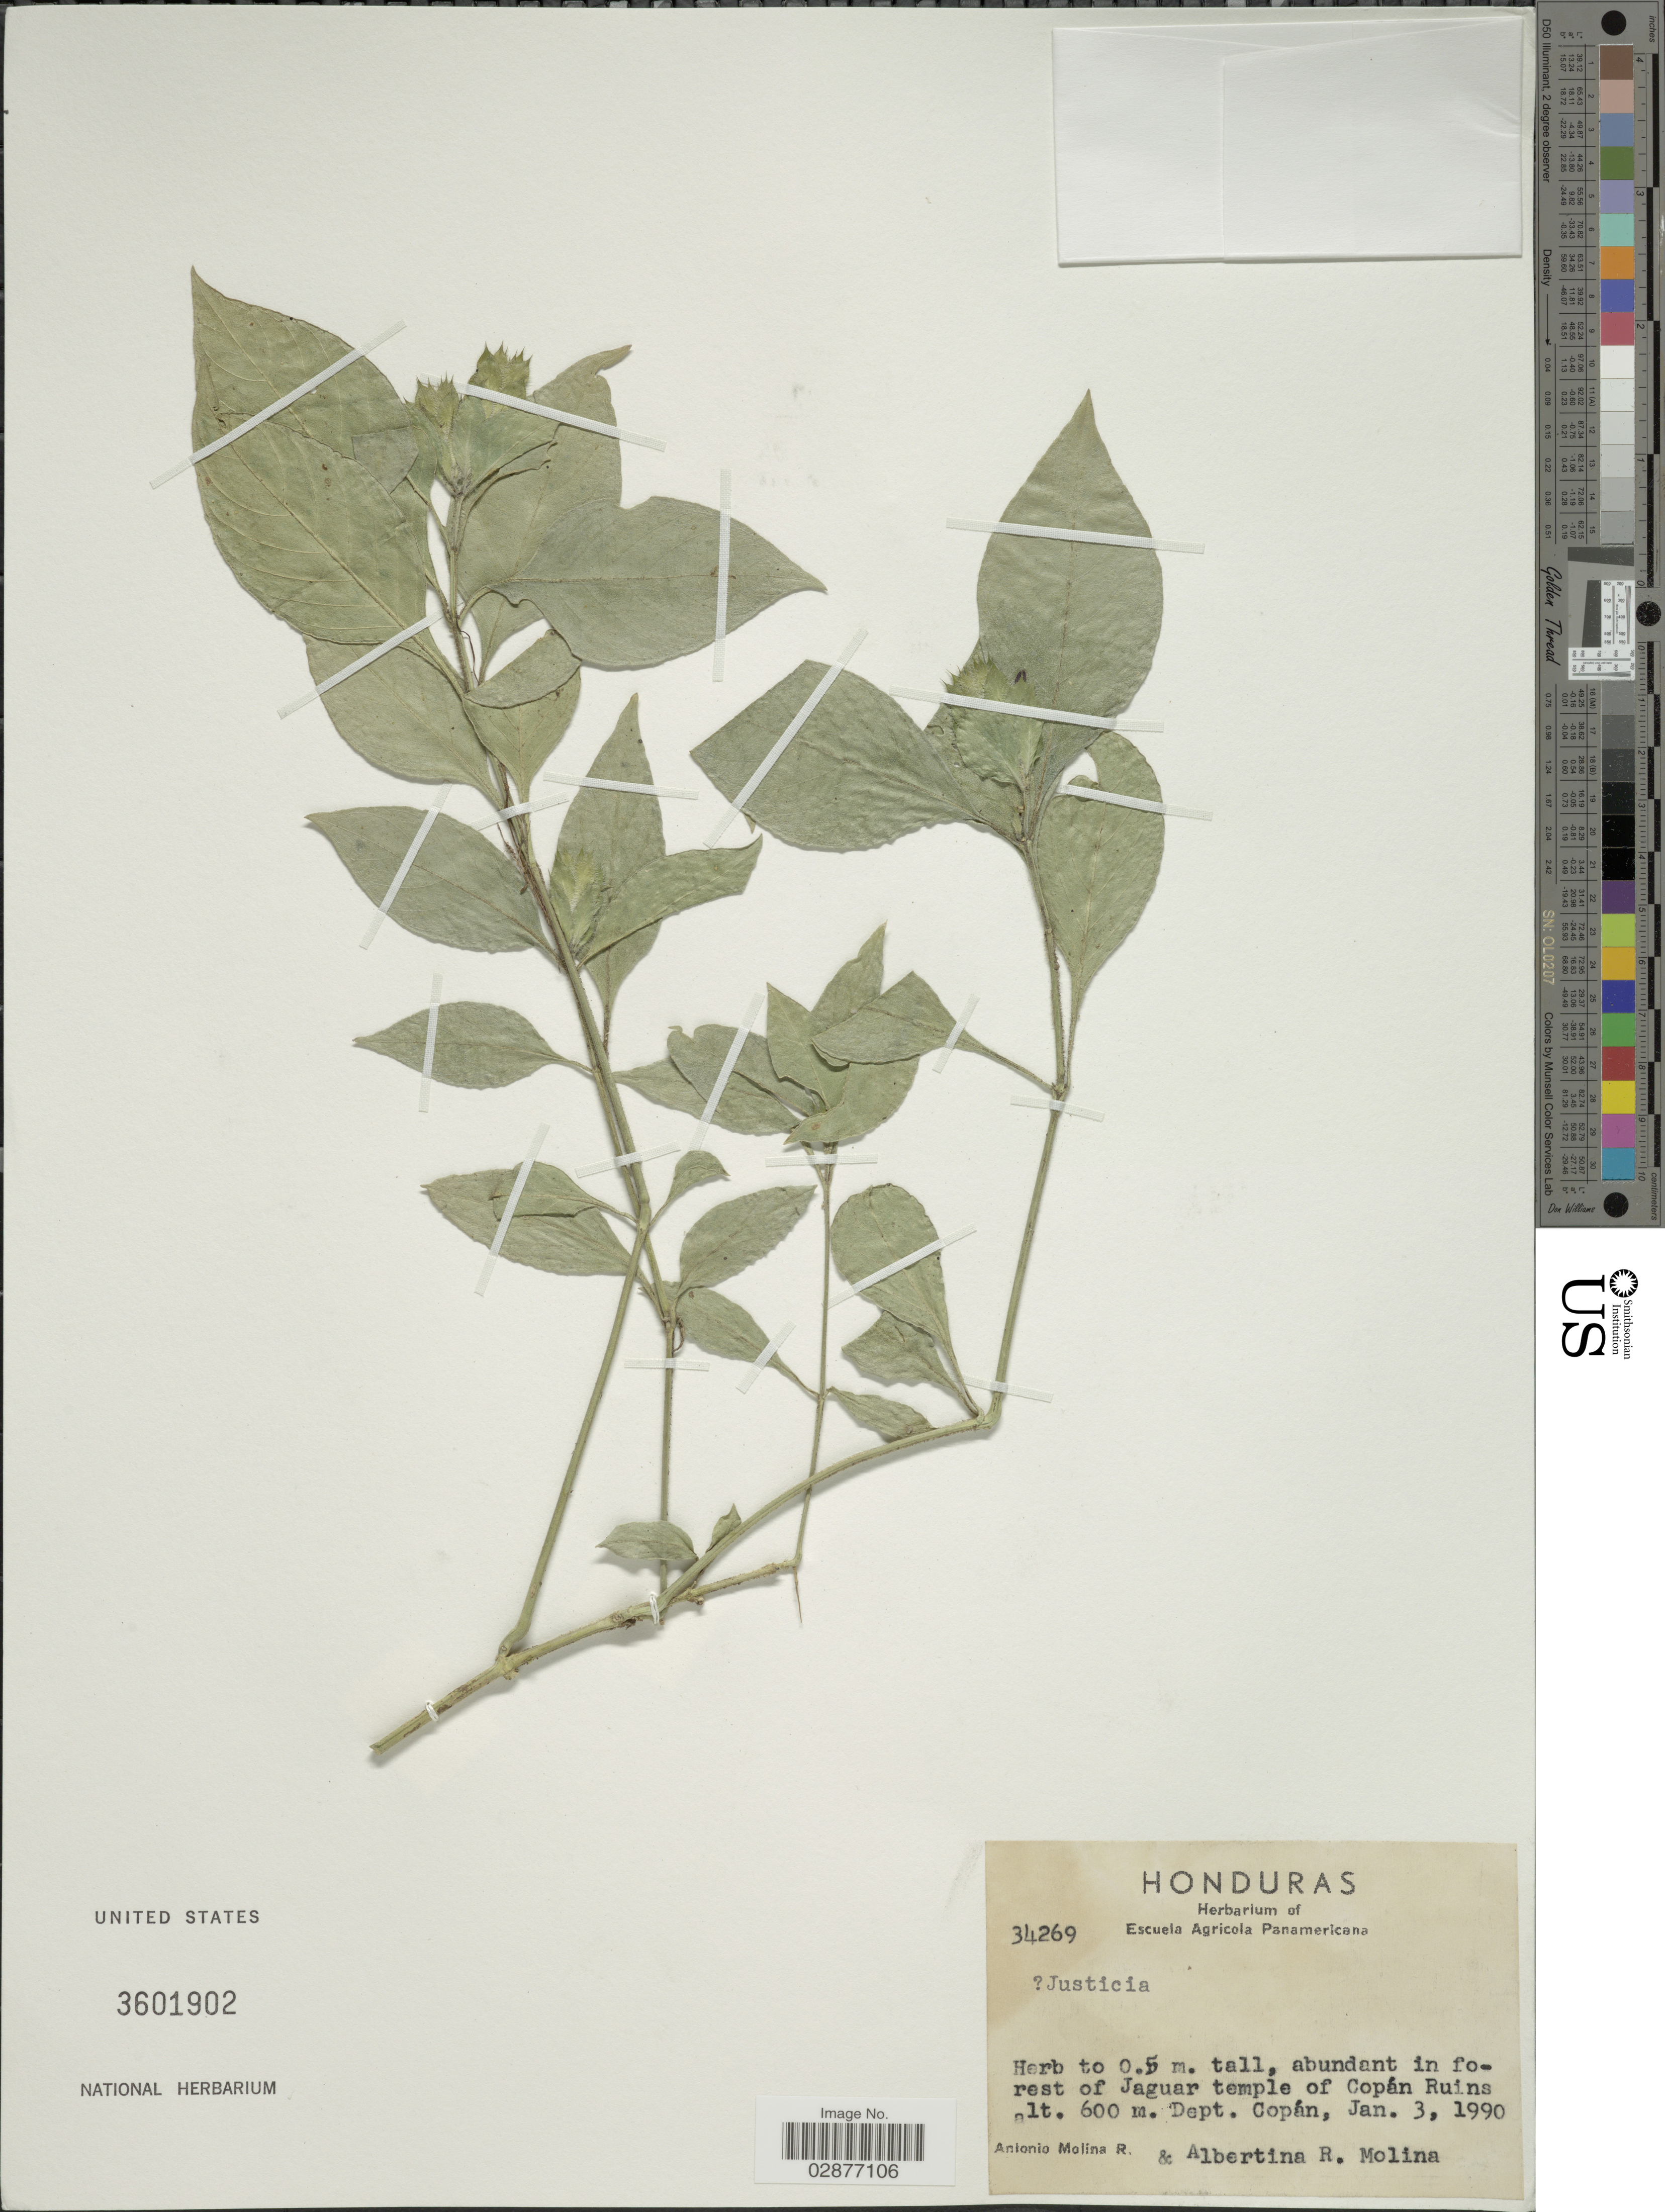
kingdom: Plantae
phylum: Tracheophyta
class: Magnoliopsida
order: Lamiales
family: Acanthaceae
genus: Justicia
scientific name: Justicia sp.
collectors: A. Molina R. & A. R. Molina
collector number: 34269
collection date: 1990-01-03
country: Honduras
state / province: Copán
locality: Abundant in forest of Jaguar temple of Copán Ruin. Dept. Copán.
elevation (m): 600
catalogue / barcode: US 3601902